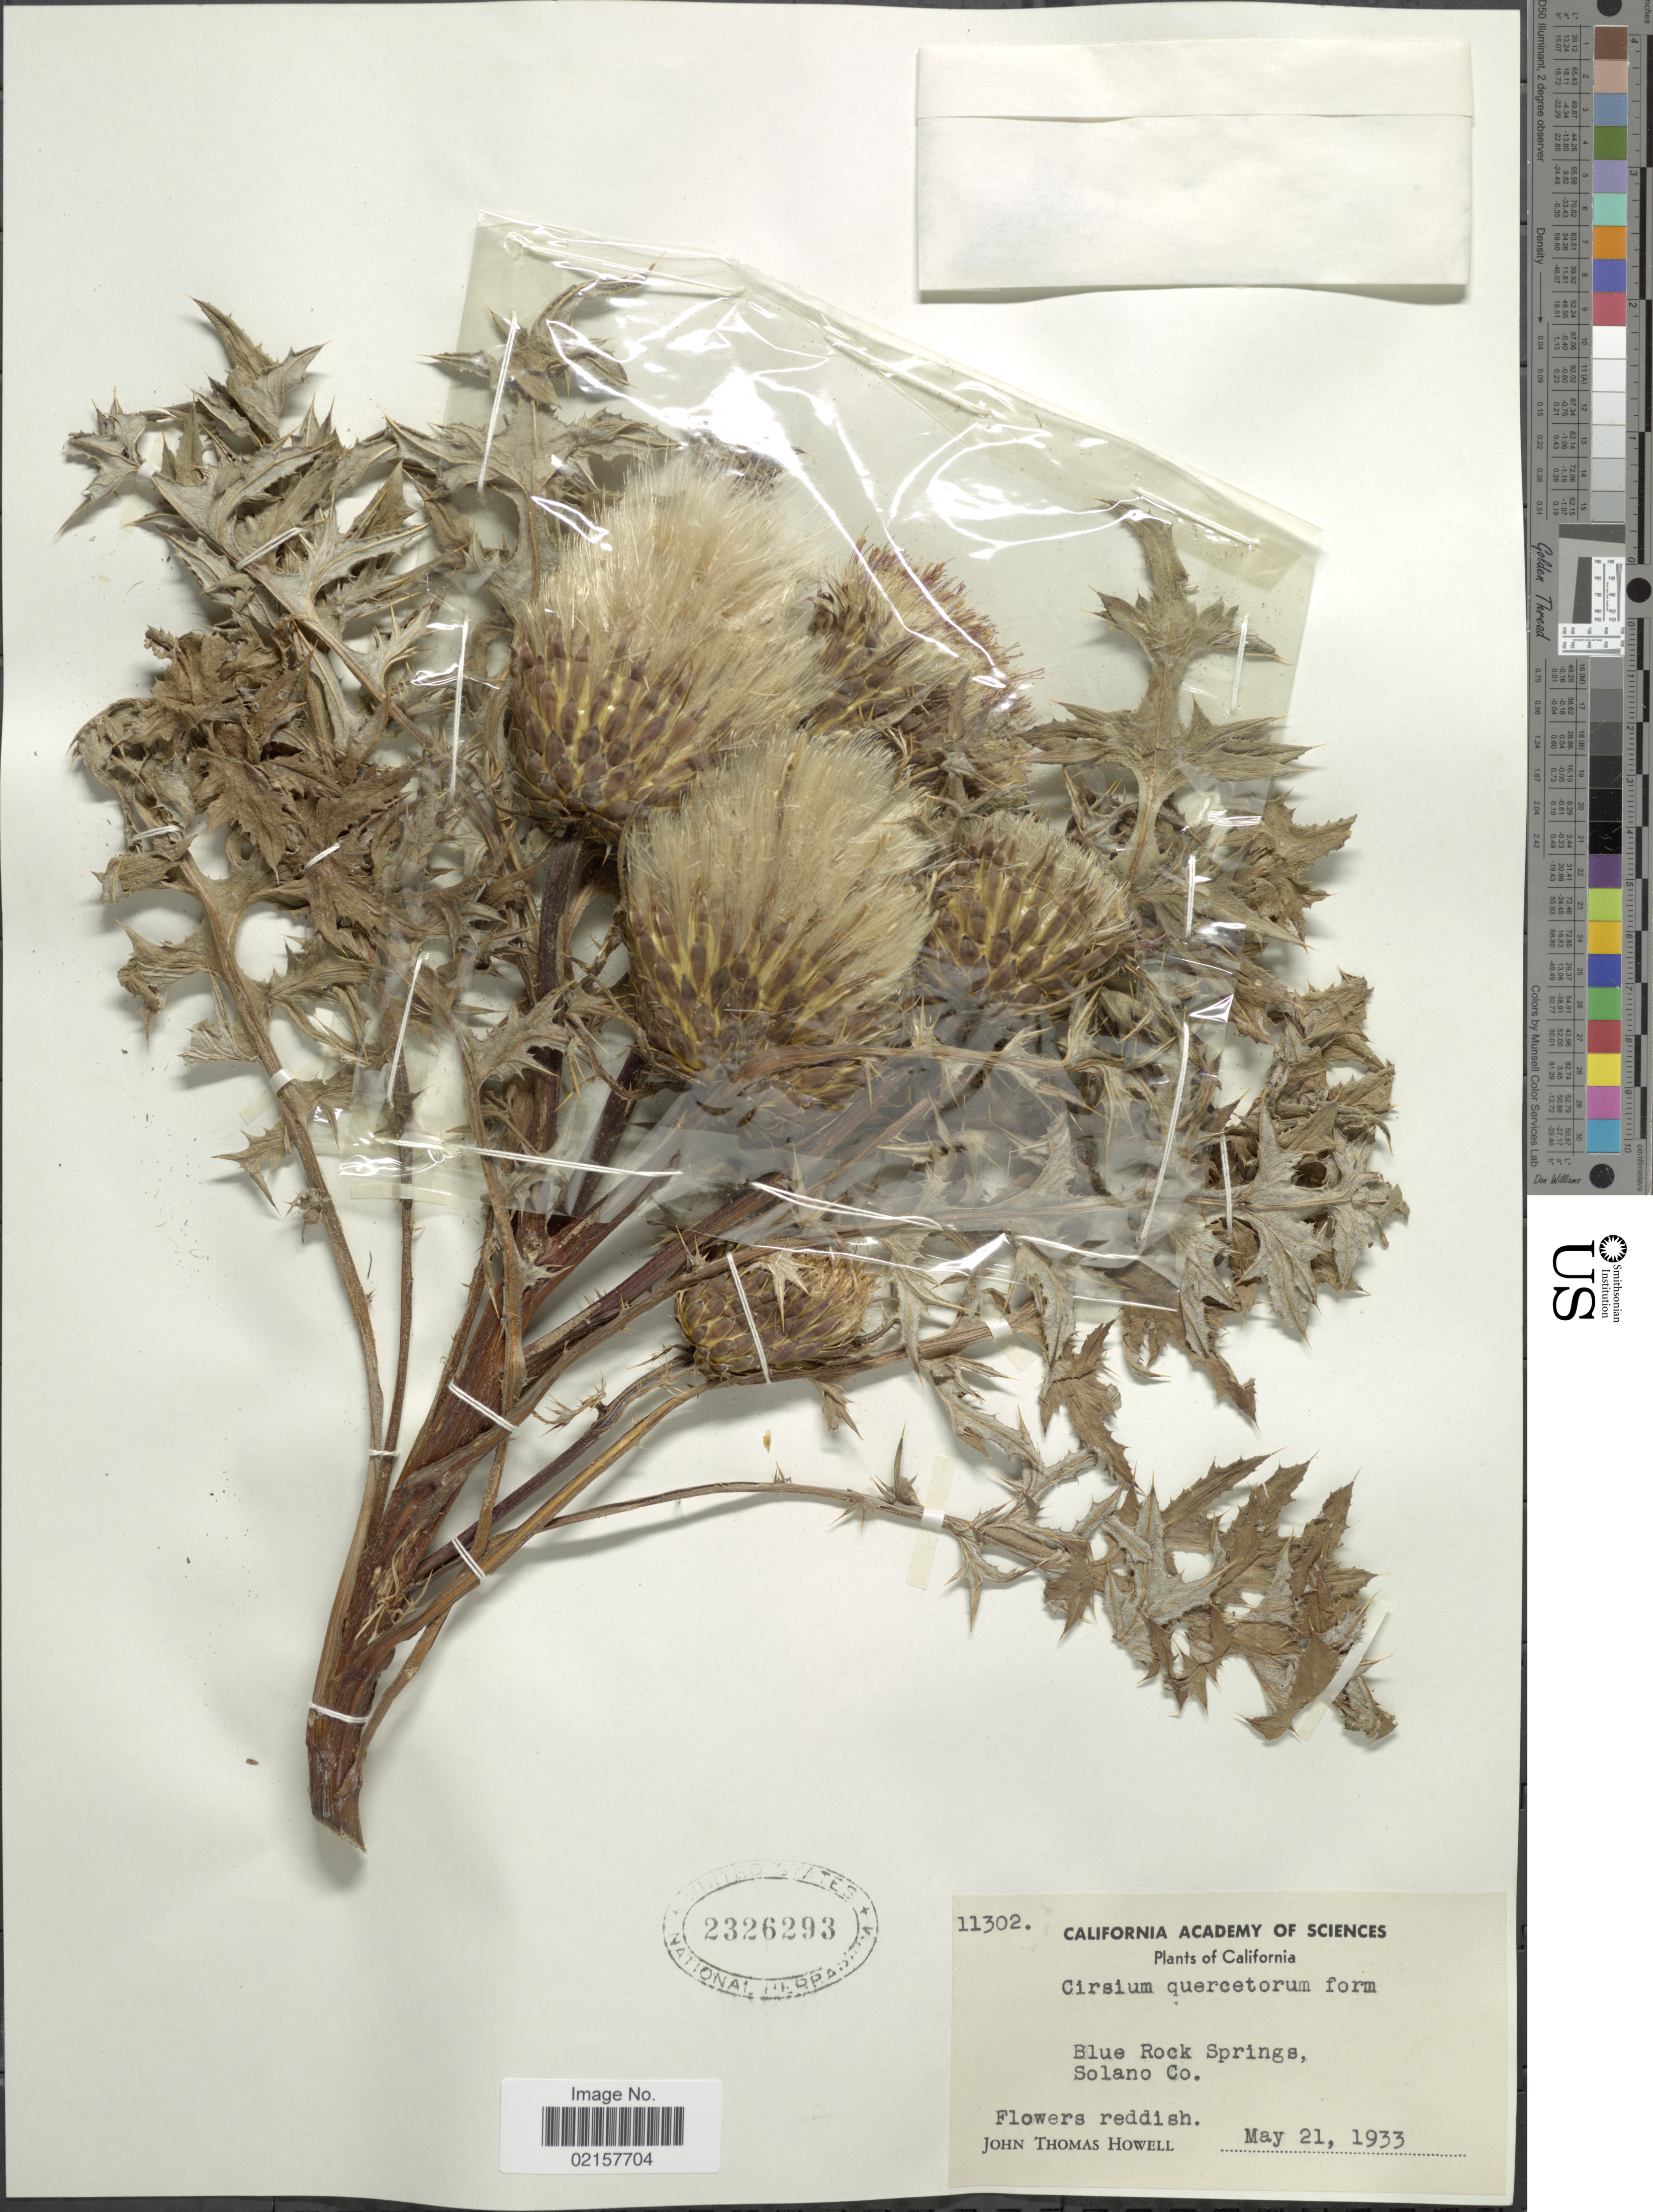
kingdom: Plantae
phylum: Tracheophyta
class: Magnoliopsida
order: Asterales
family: Asteraceae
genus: Cirsium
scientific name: Cirsium quercetorum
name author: (A. Gray) Jeps.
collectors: J. T. Howell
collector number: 11302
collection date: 1933-05-21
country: United States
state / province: California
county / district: Solano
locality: Blue Rock Springs, Solano Co.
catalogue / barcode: US 2326293